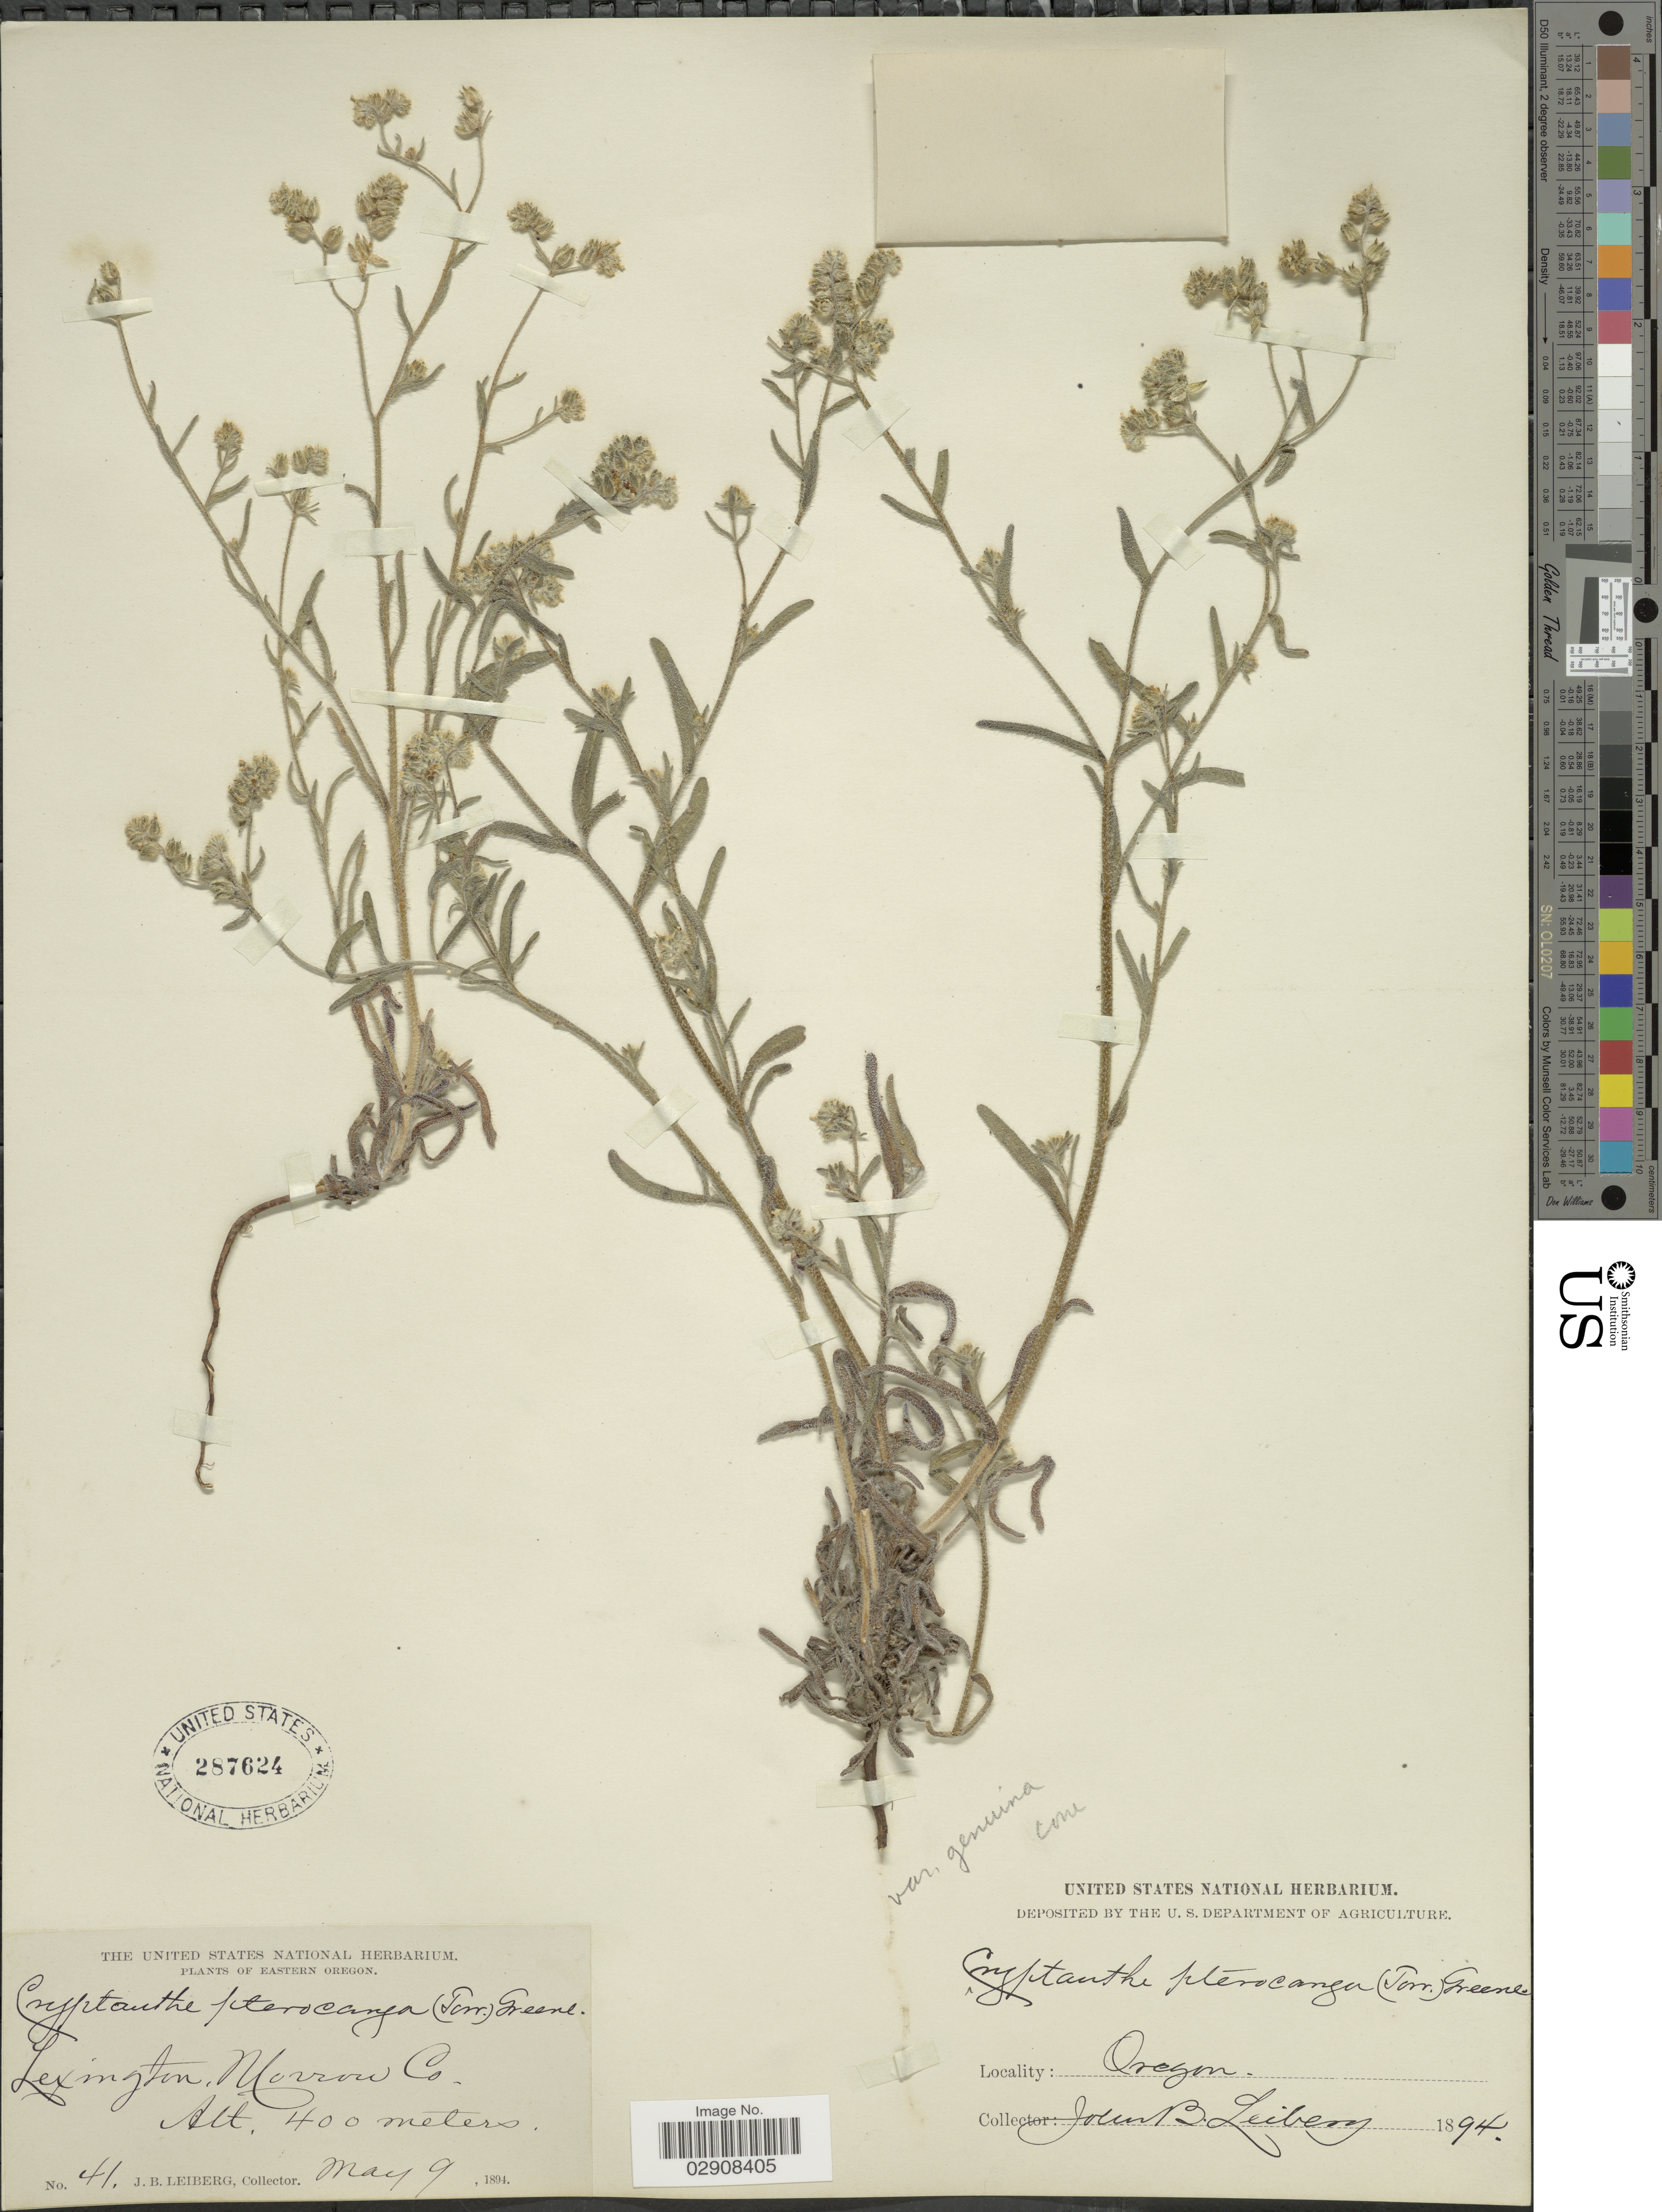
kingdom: Plantae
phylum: Tracheophyta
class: Magnoliopsida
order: Boraginales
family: Boraginaceae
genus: Cryptantha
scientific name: Cryptantha pterocarya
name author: (Torr.) Greene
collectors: J. B. Leiberg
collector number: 41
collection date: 1894-05-09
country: United States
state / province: Oregon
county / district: Morrow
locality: Eastern Oregon. Lexington, Morrow Co.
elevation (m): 400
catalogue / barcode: US 287624